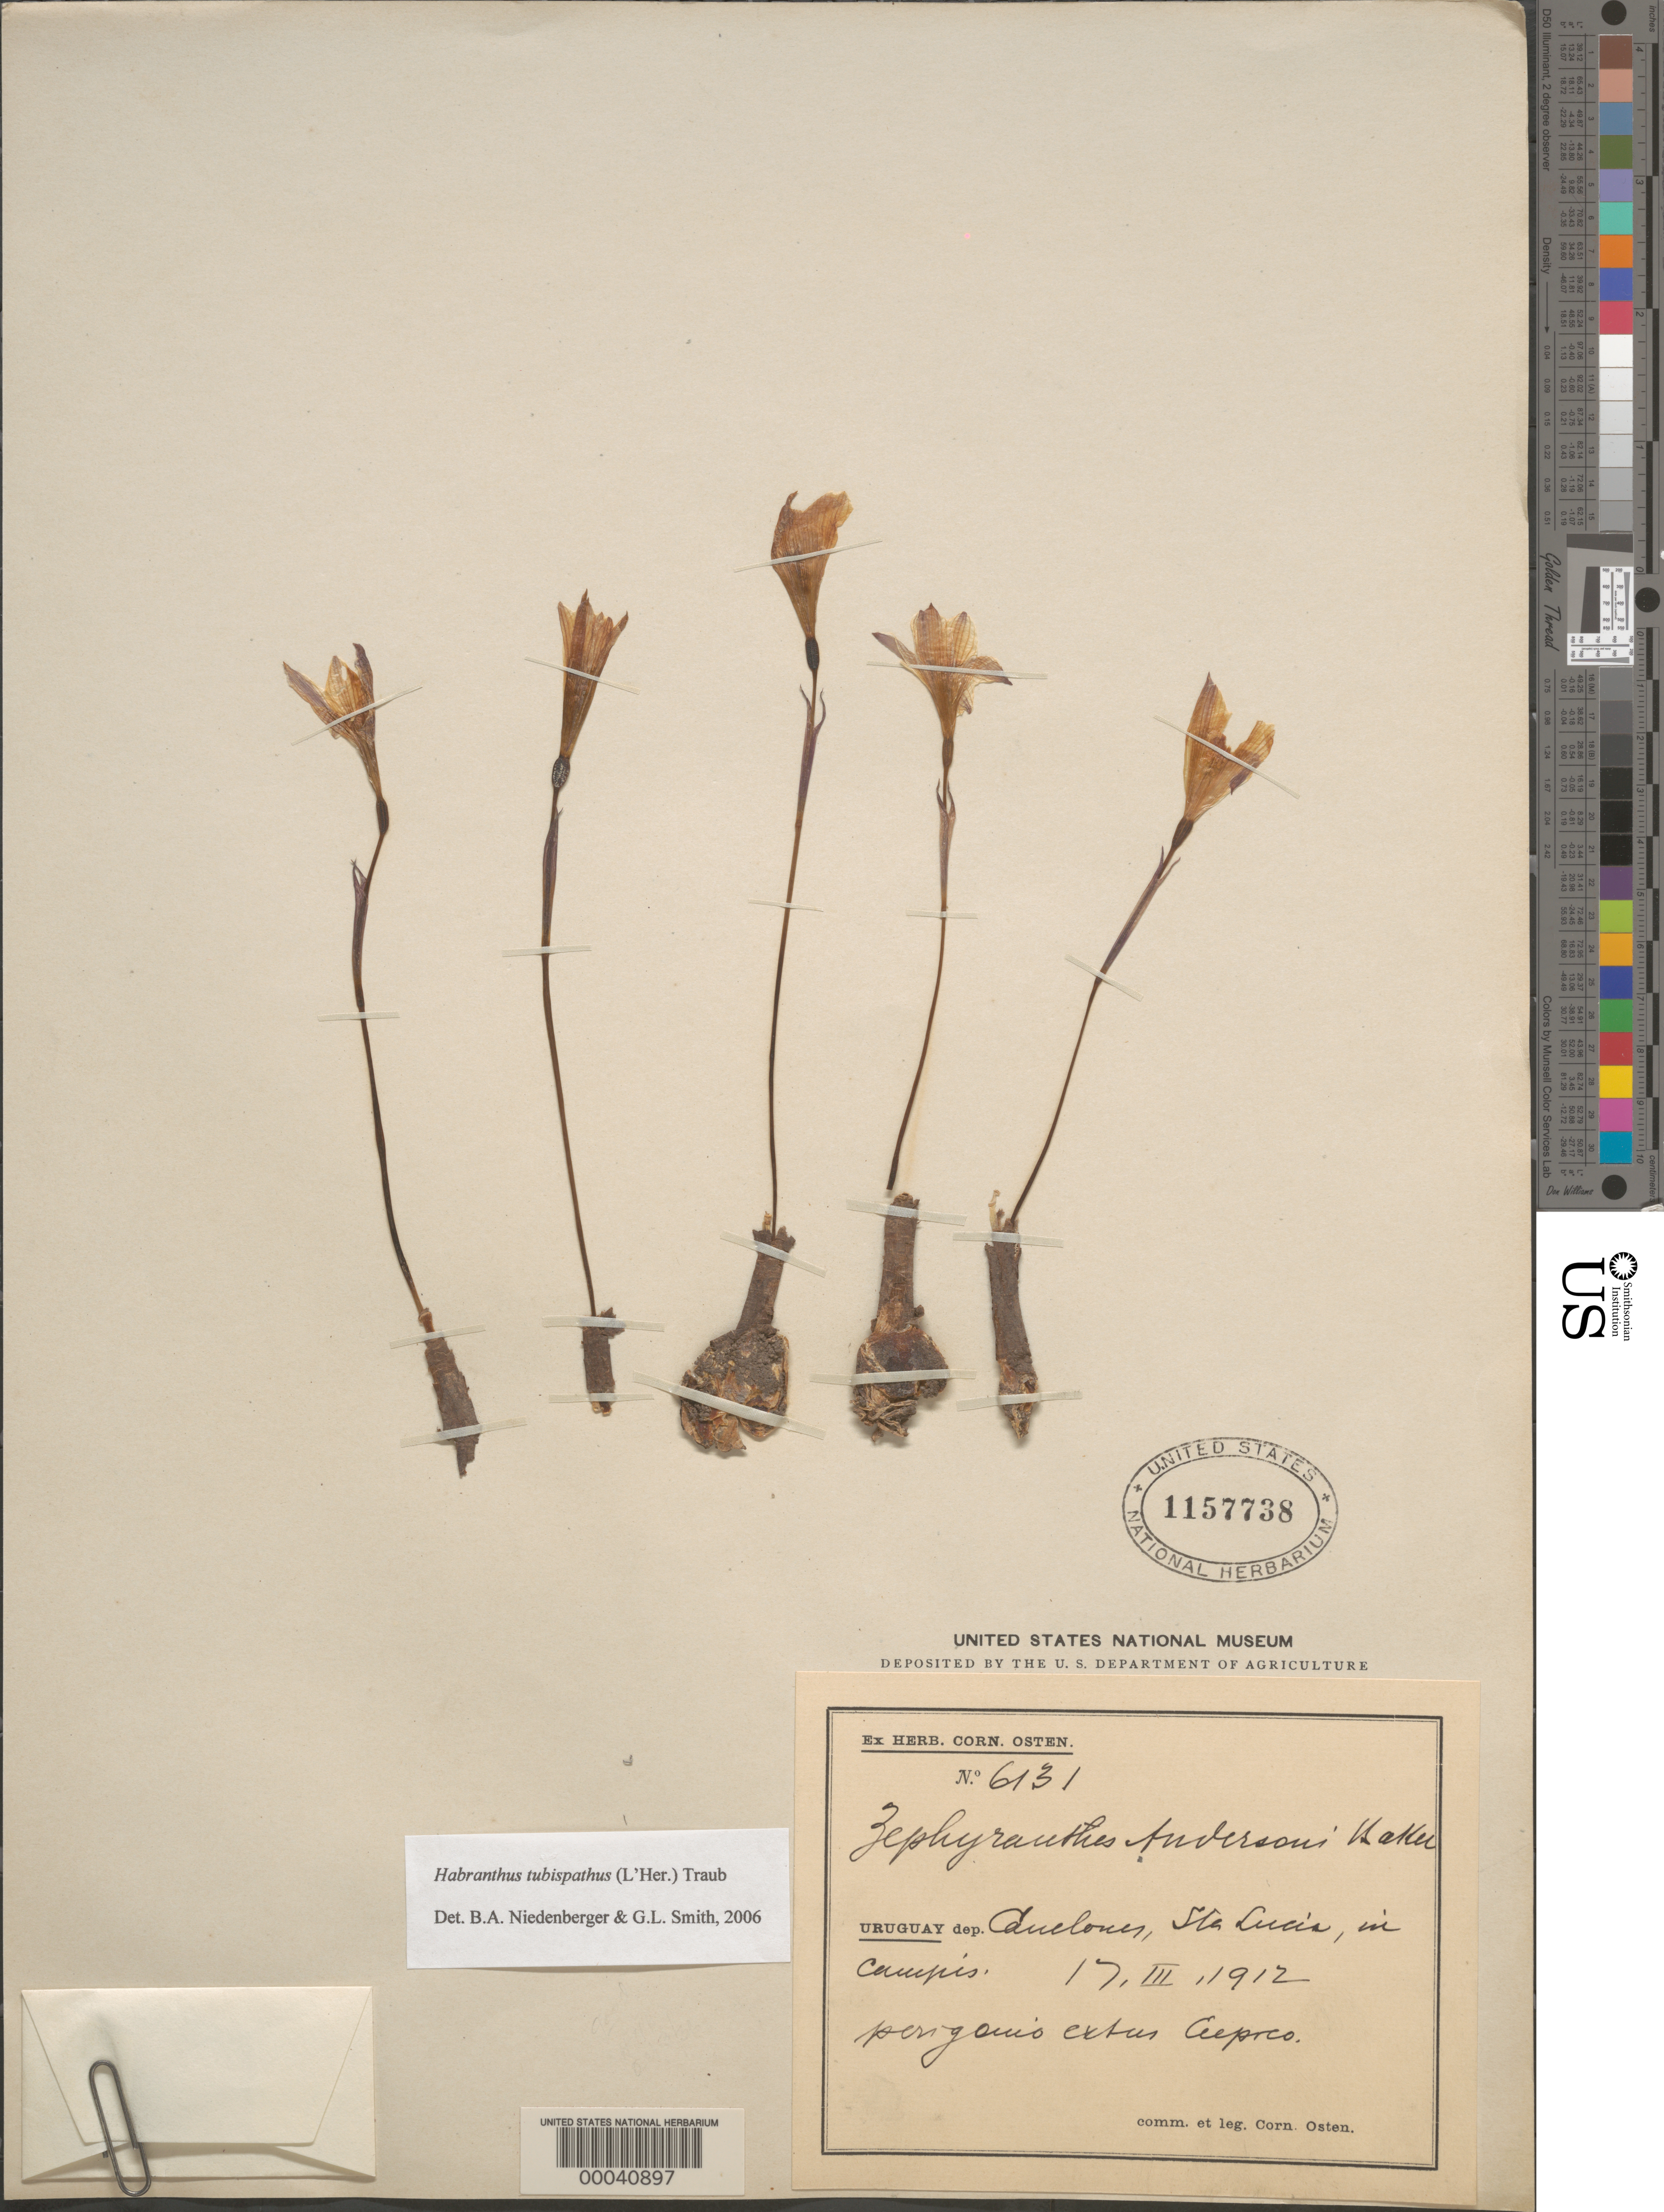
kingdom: Plantae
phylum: Tracheophyta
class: Liliopsida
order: Asparagales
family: Amaryllidaceae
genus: Habranthus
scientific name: Habranthus tubispathus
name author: (L'Hér.) Traub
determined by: Niedenberger, B. A.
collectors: C. Osten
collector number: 6131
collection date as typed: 17 Mar 1912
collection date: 1912-03-17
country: Uruguay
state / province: Canelones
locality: Sta. lucia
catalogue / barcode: US 1157738